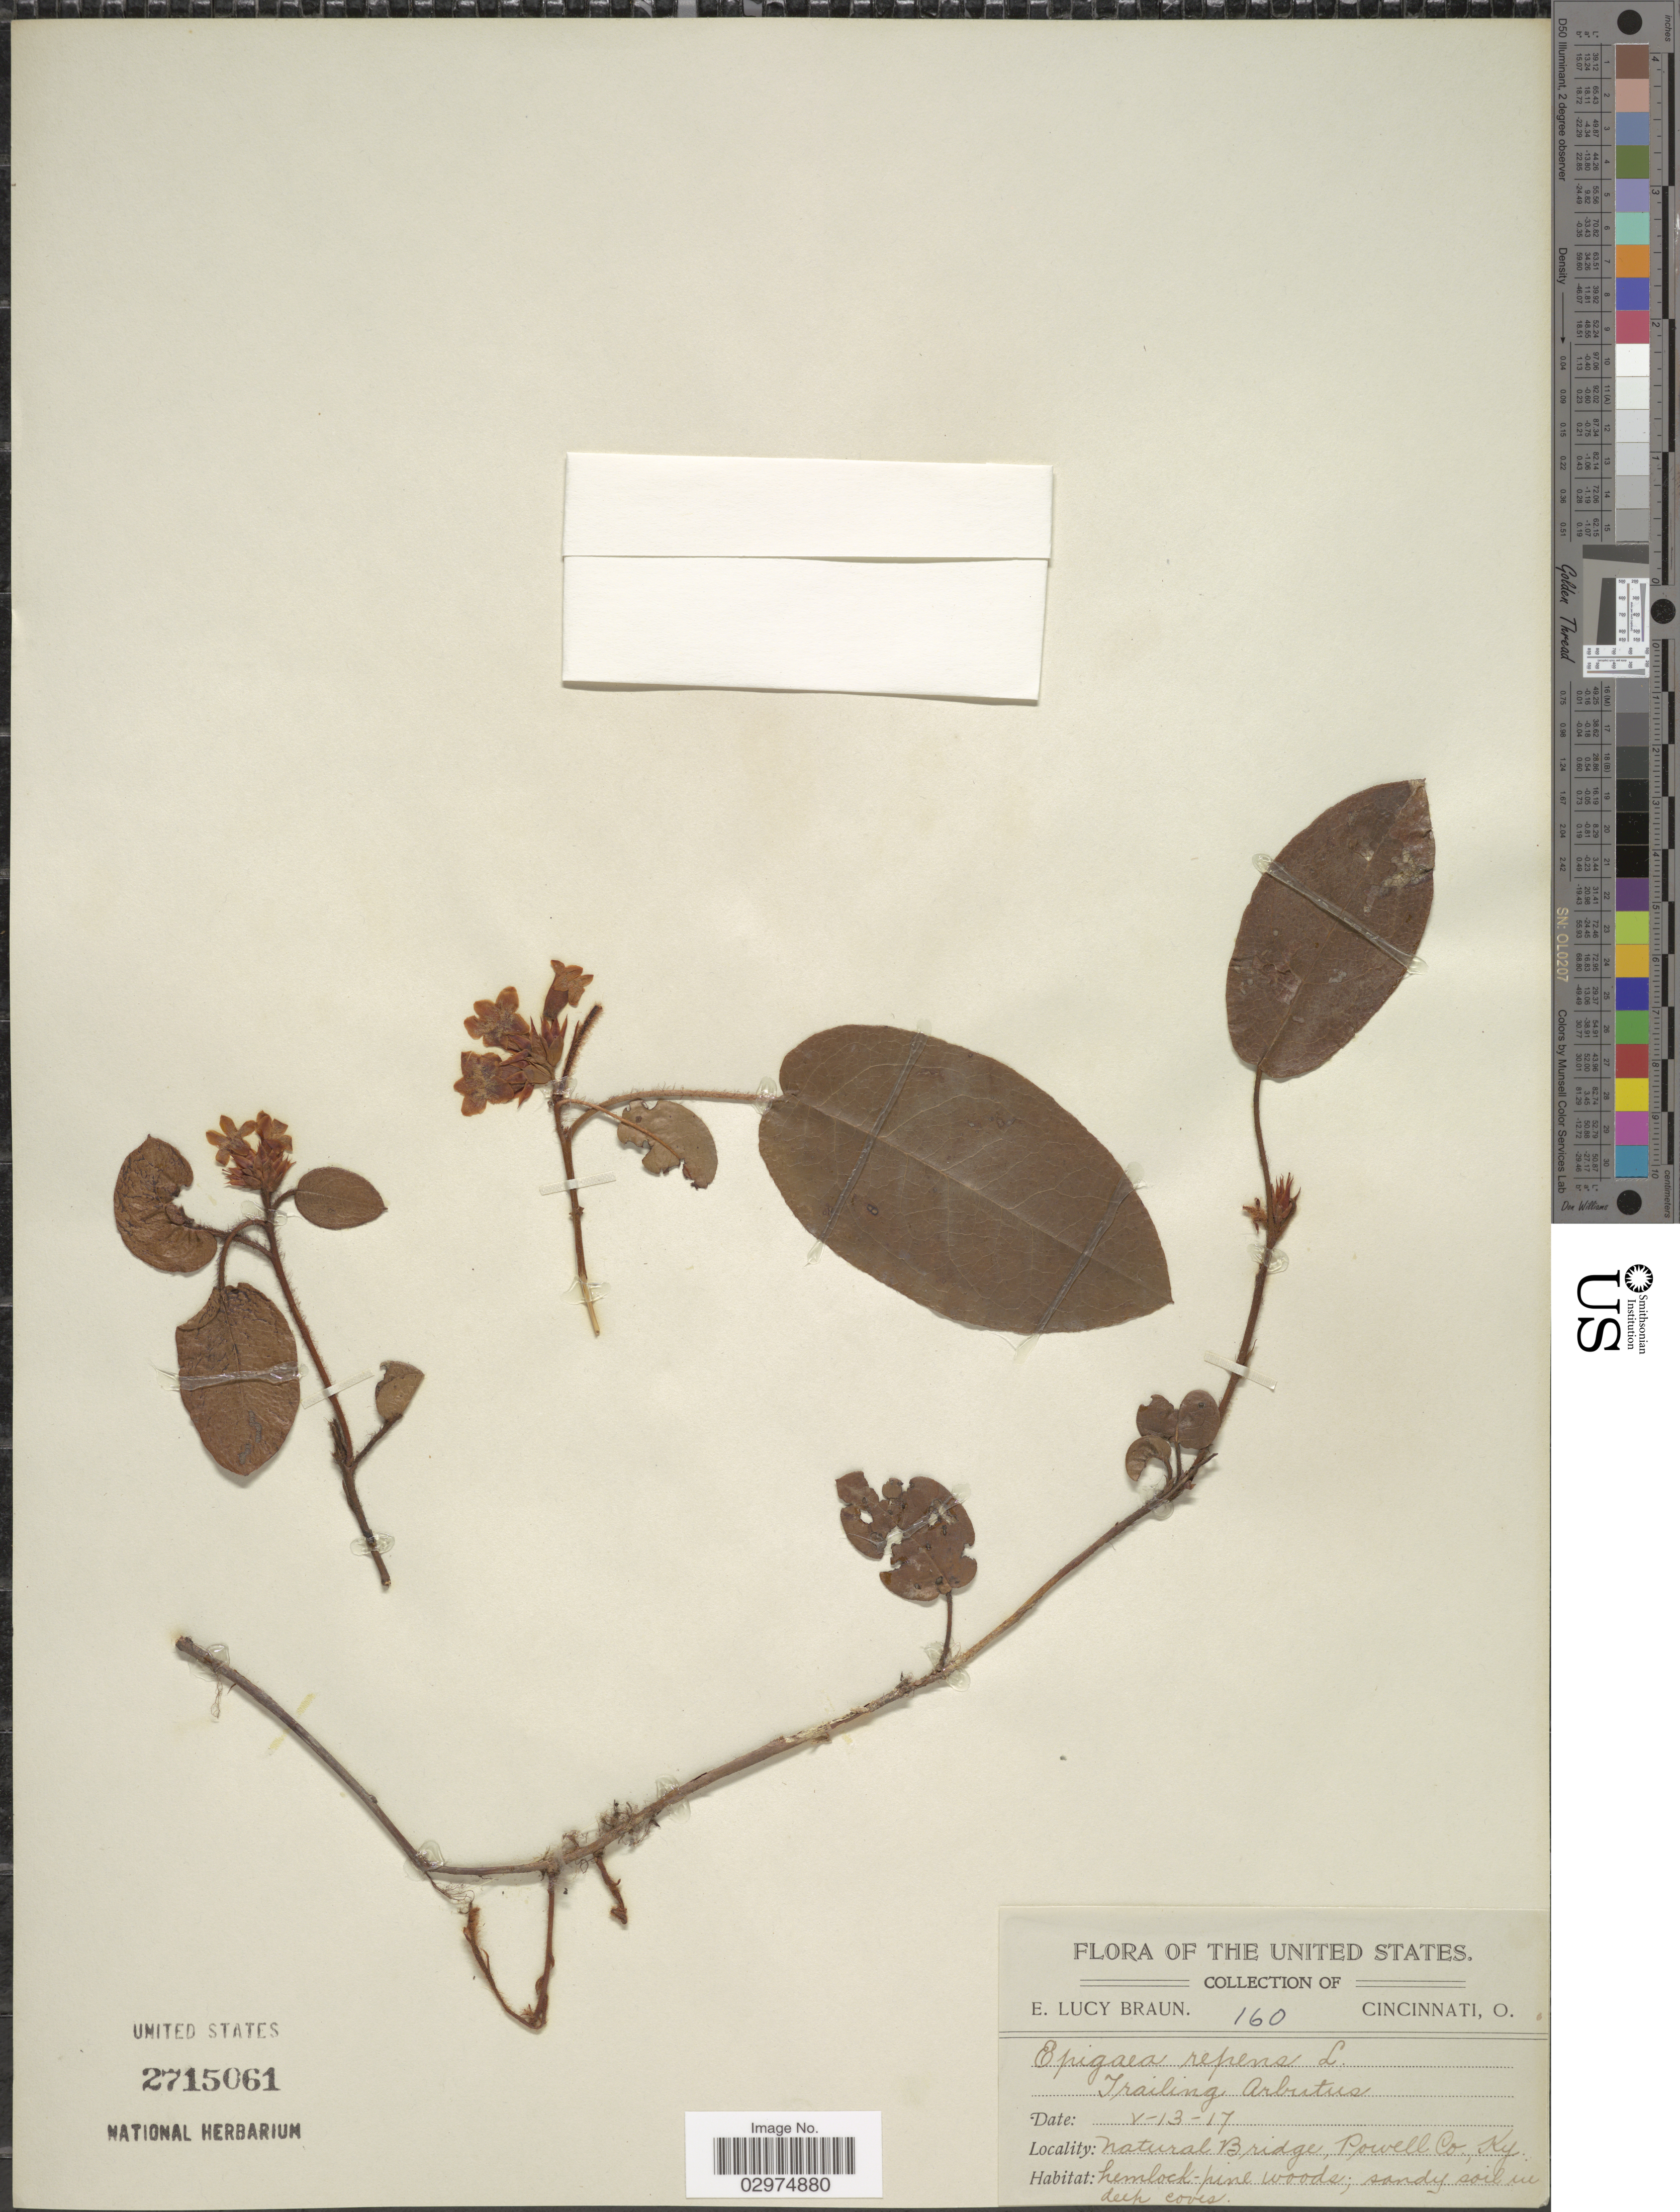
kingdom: Plantae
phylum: Tracheophyta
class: Magnoliopsida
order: Ericales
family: Ericaceae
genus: Epigaea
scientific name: Epigaea repens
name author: L.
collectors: E. L. Braun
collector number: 160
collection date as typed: Transcribed d/m/y: 13/5/17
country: United States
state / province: Kentucky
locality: Natural Bridge, Powell Co.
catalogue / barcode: US 2715061